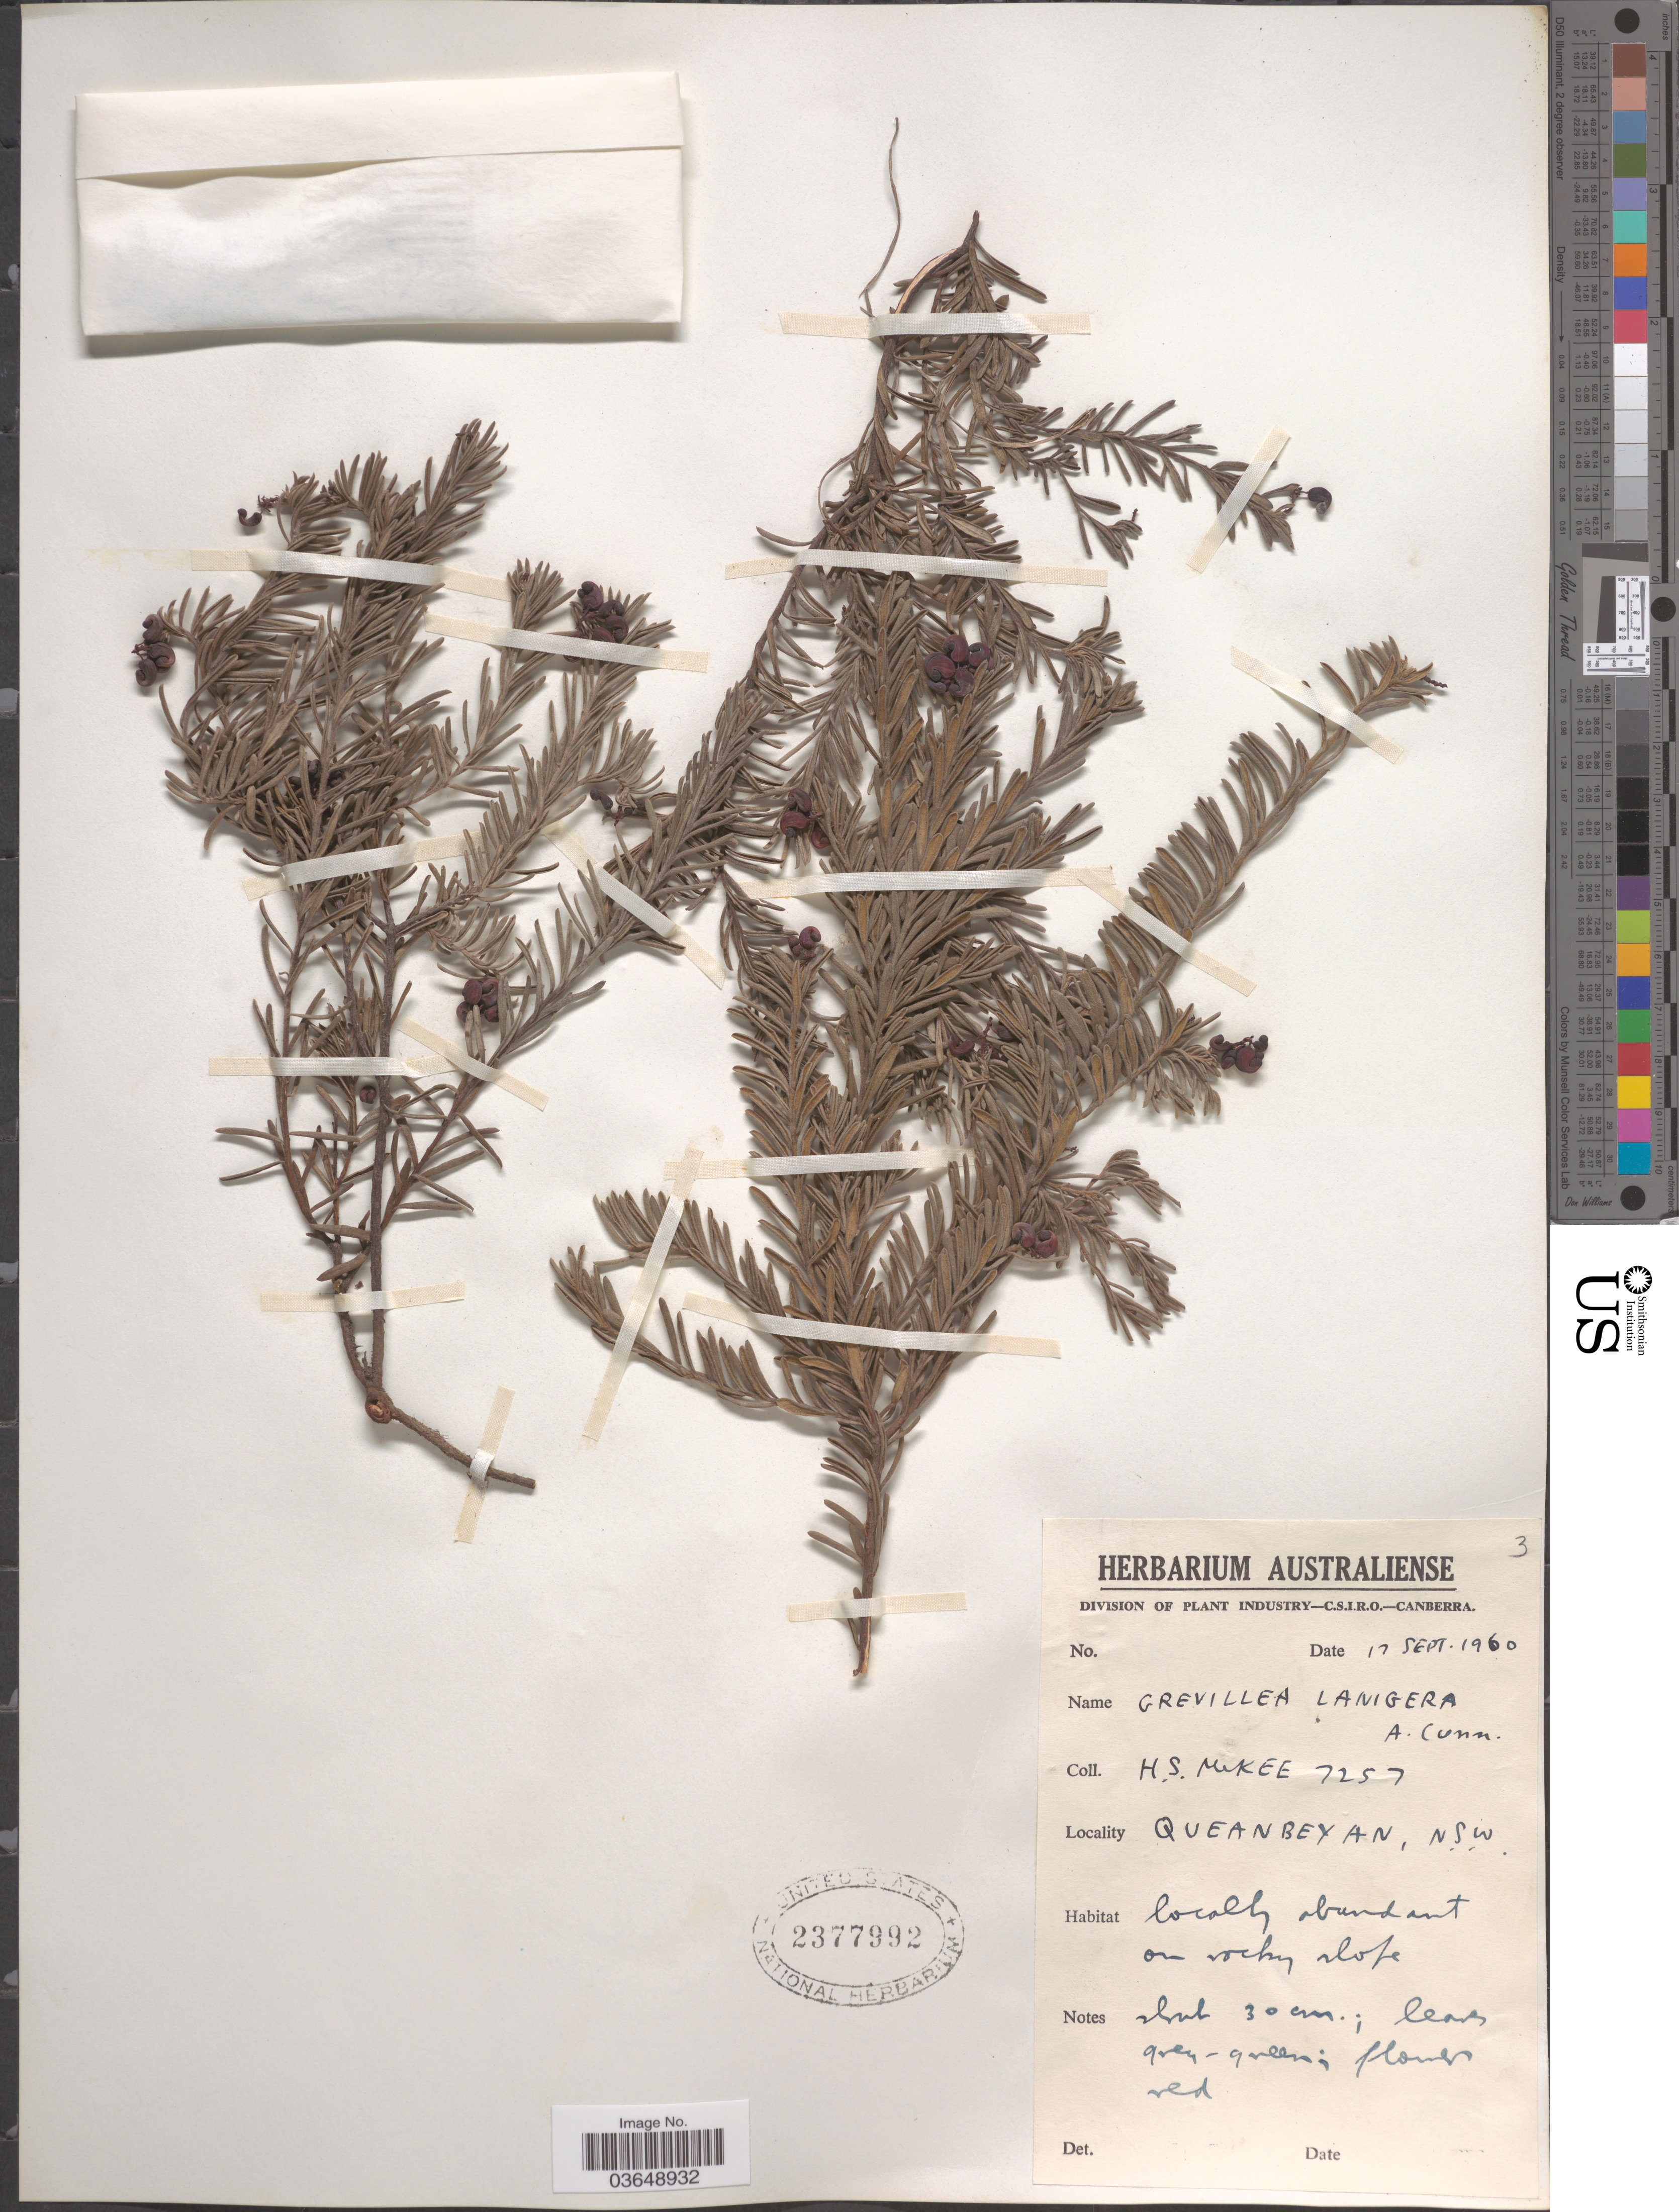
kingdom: Plantae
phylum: Tracheophyta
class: Magnoliopsida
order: Proteales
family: Proteaceae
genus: Grevillea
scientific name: Grevillea lanigera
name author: A. Cunn. ex R. Br.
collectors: H. S. McKee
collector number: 7257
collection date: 1960-09-17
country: Australia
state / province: New South Wales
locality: Queanbeyan, N.S.W.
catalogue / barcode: US 2377992